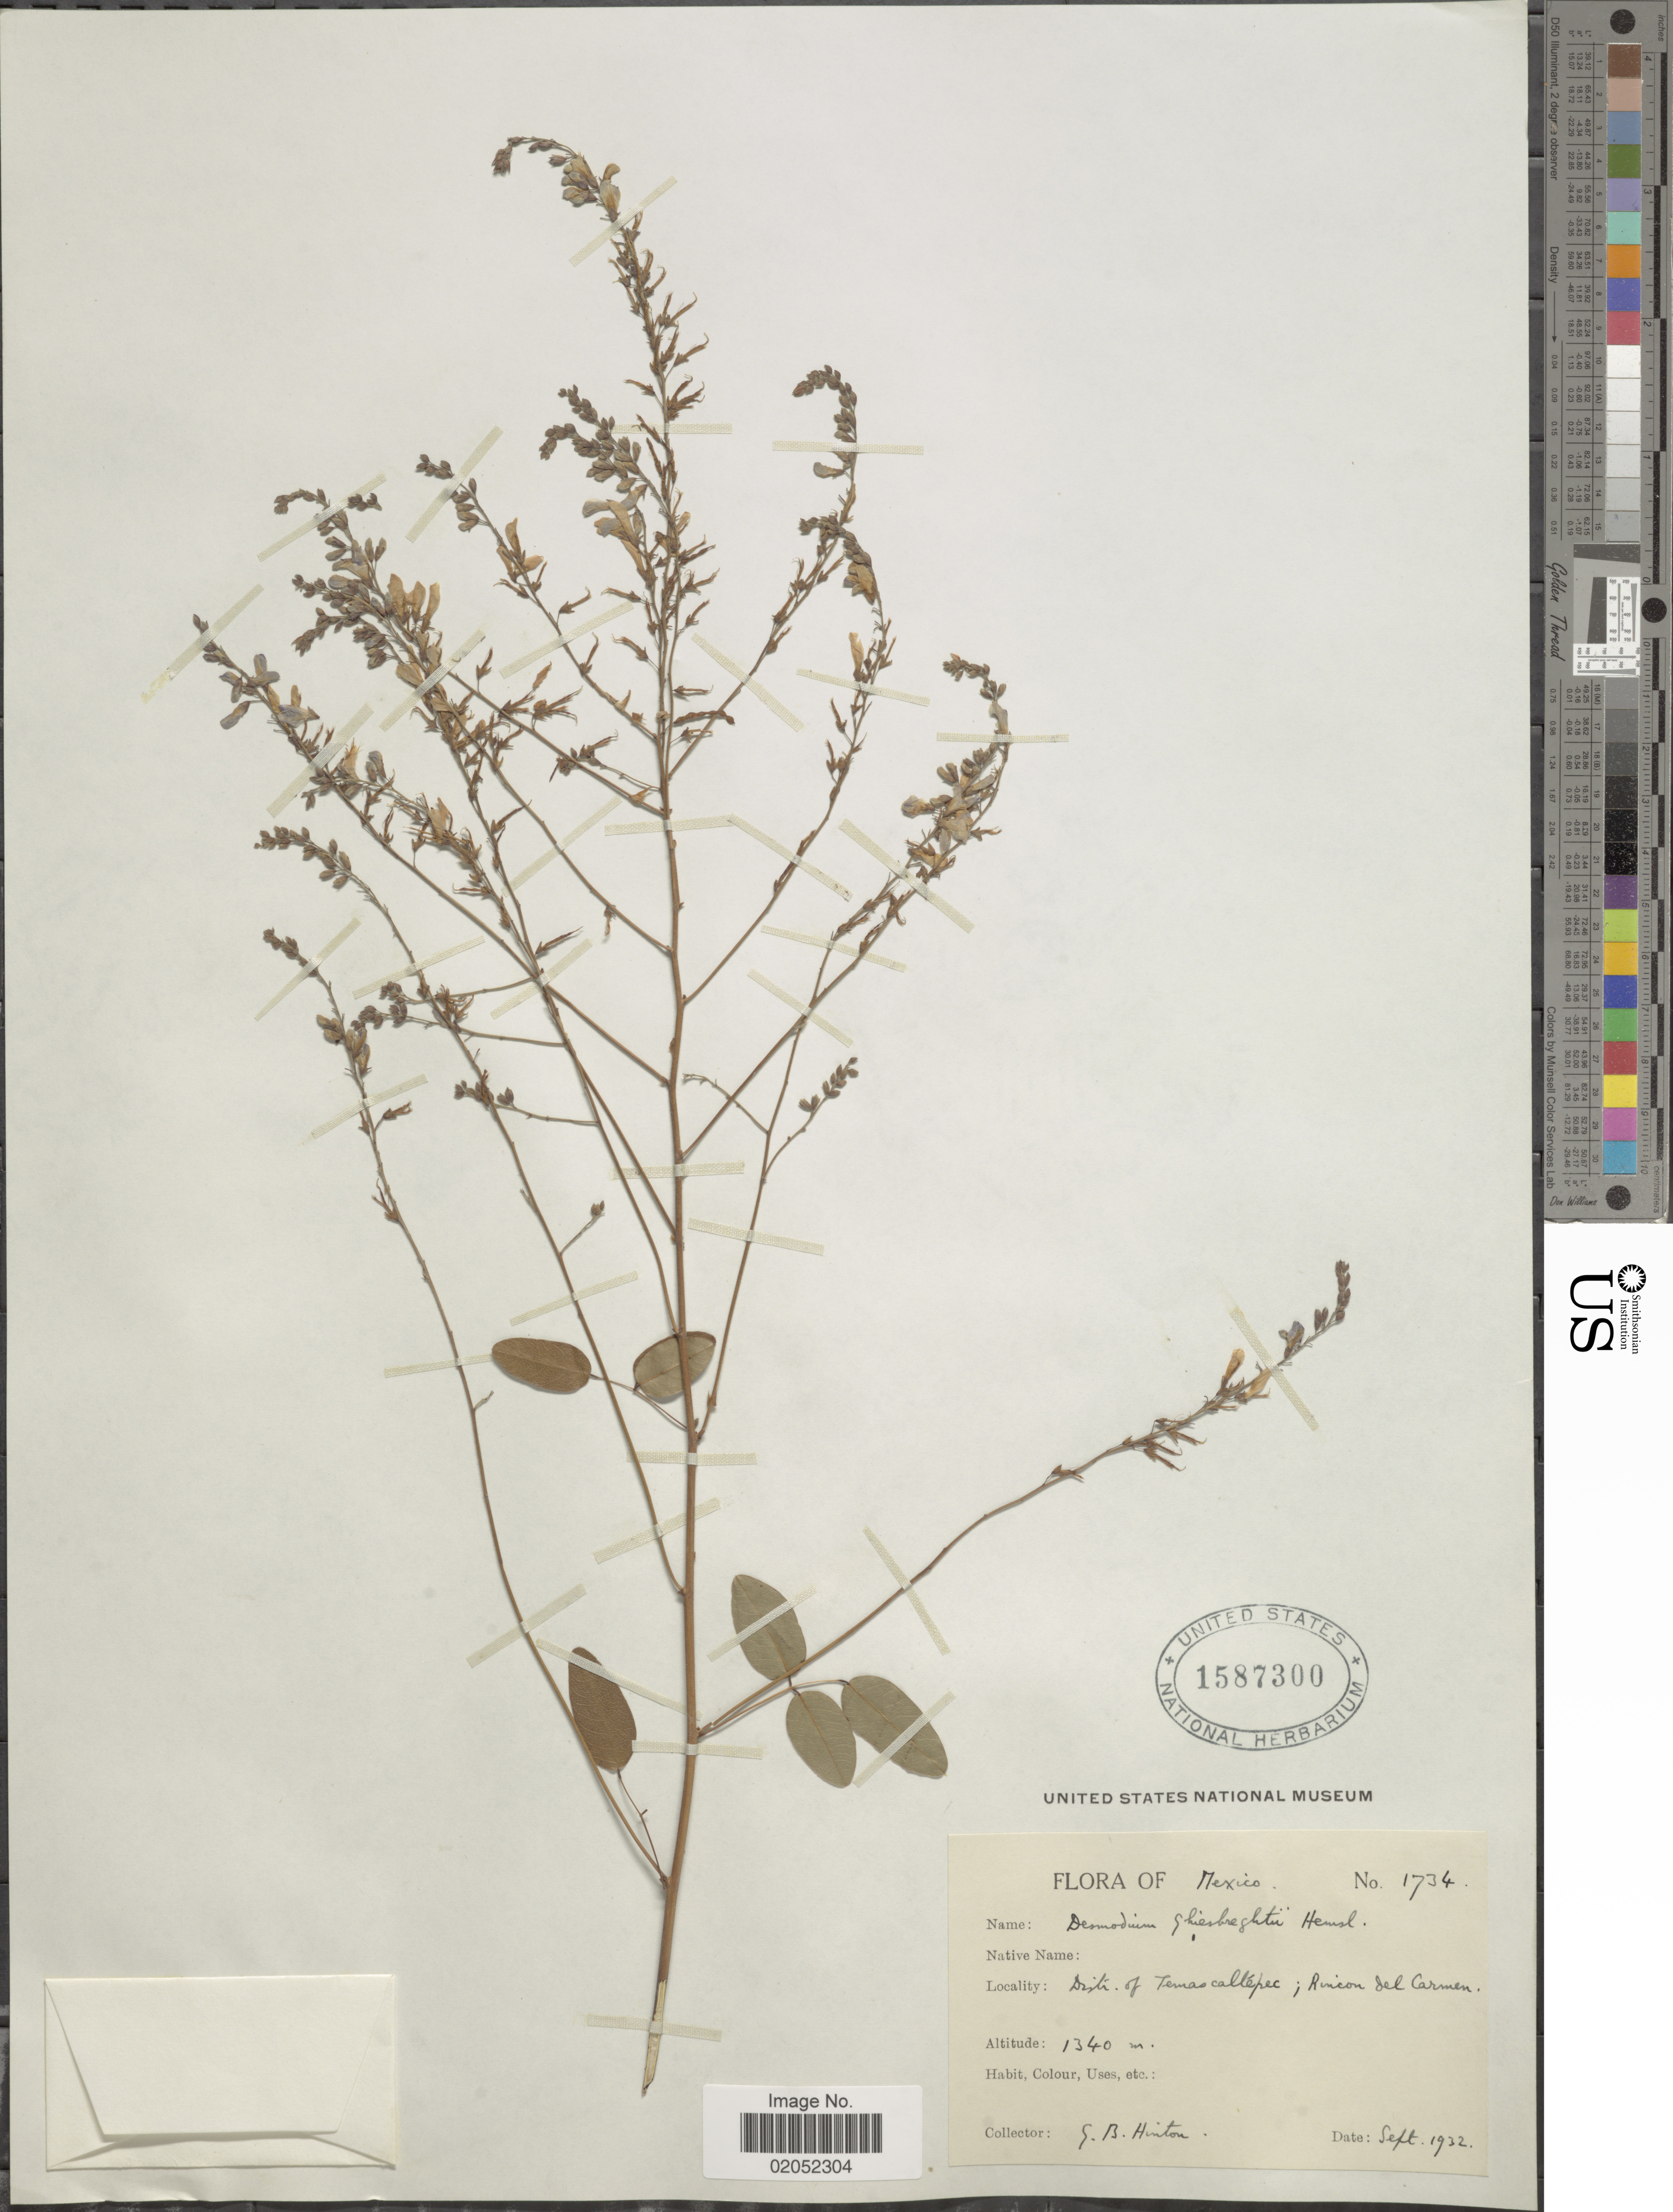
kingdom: Plantae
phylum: Tracheophyta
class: Magnoliopsida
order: Fabales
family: Fabaceae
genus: Desmodium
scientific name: Desmodium ghiesbreghtii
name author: Hemsl.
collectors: G. B. Hinton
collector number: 1734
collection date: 1932-09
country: Mexico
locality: Distr. of Temascaltepec; Rincon del Carmen, Mexico.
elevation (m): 1340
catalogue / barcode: US 1587300